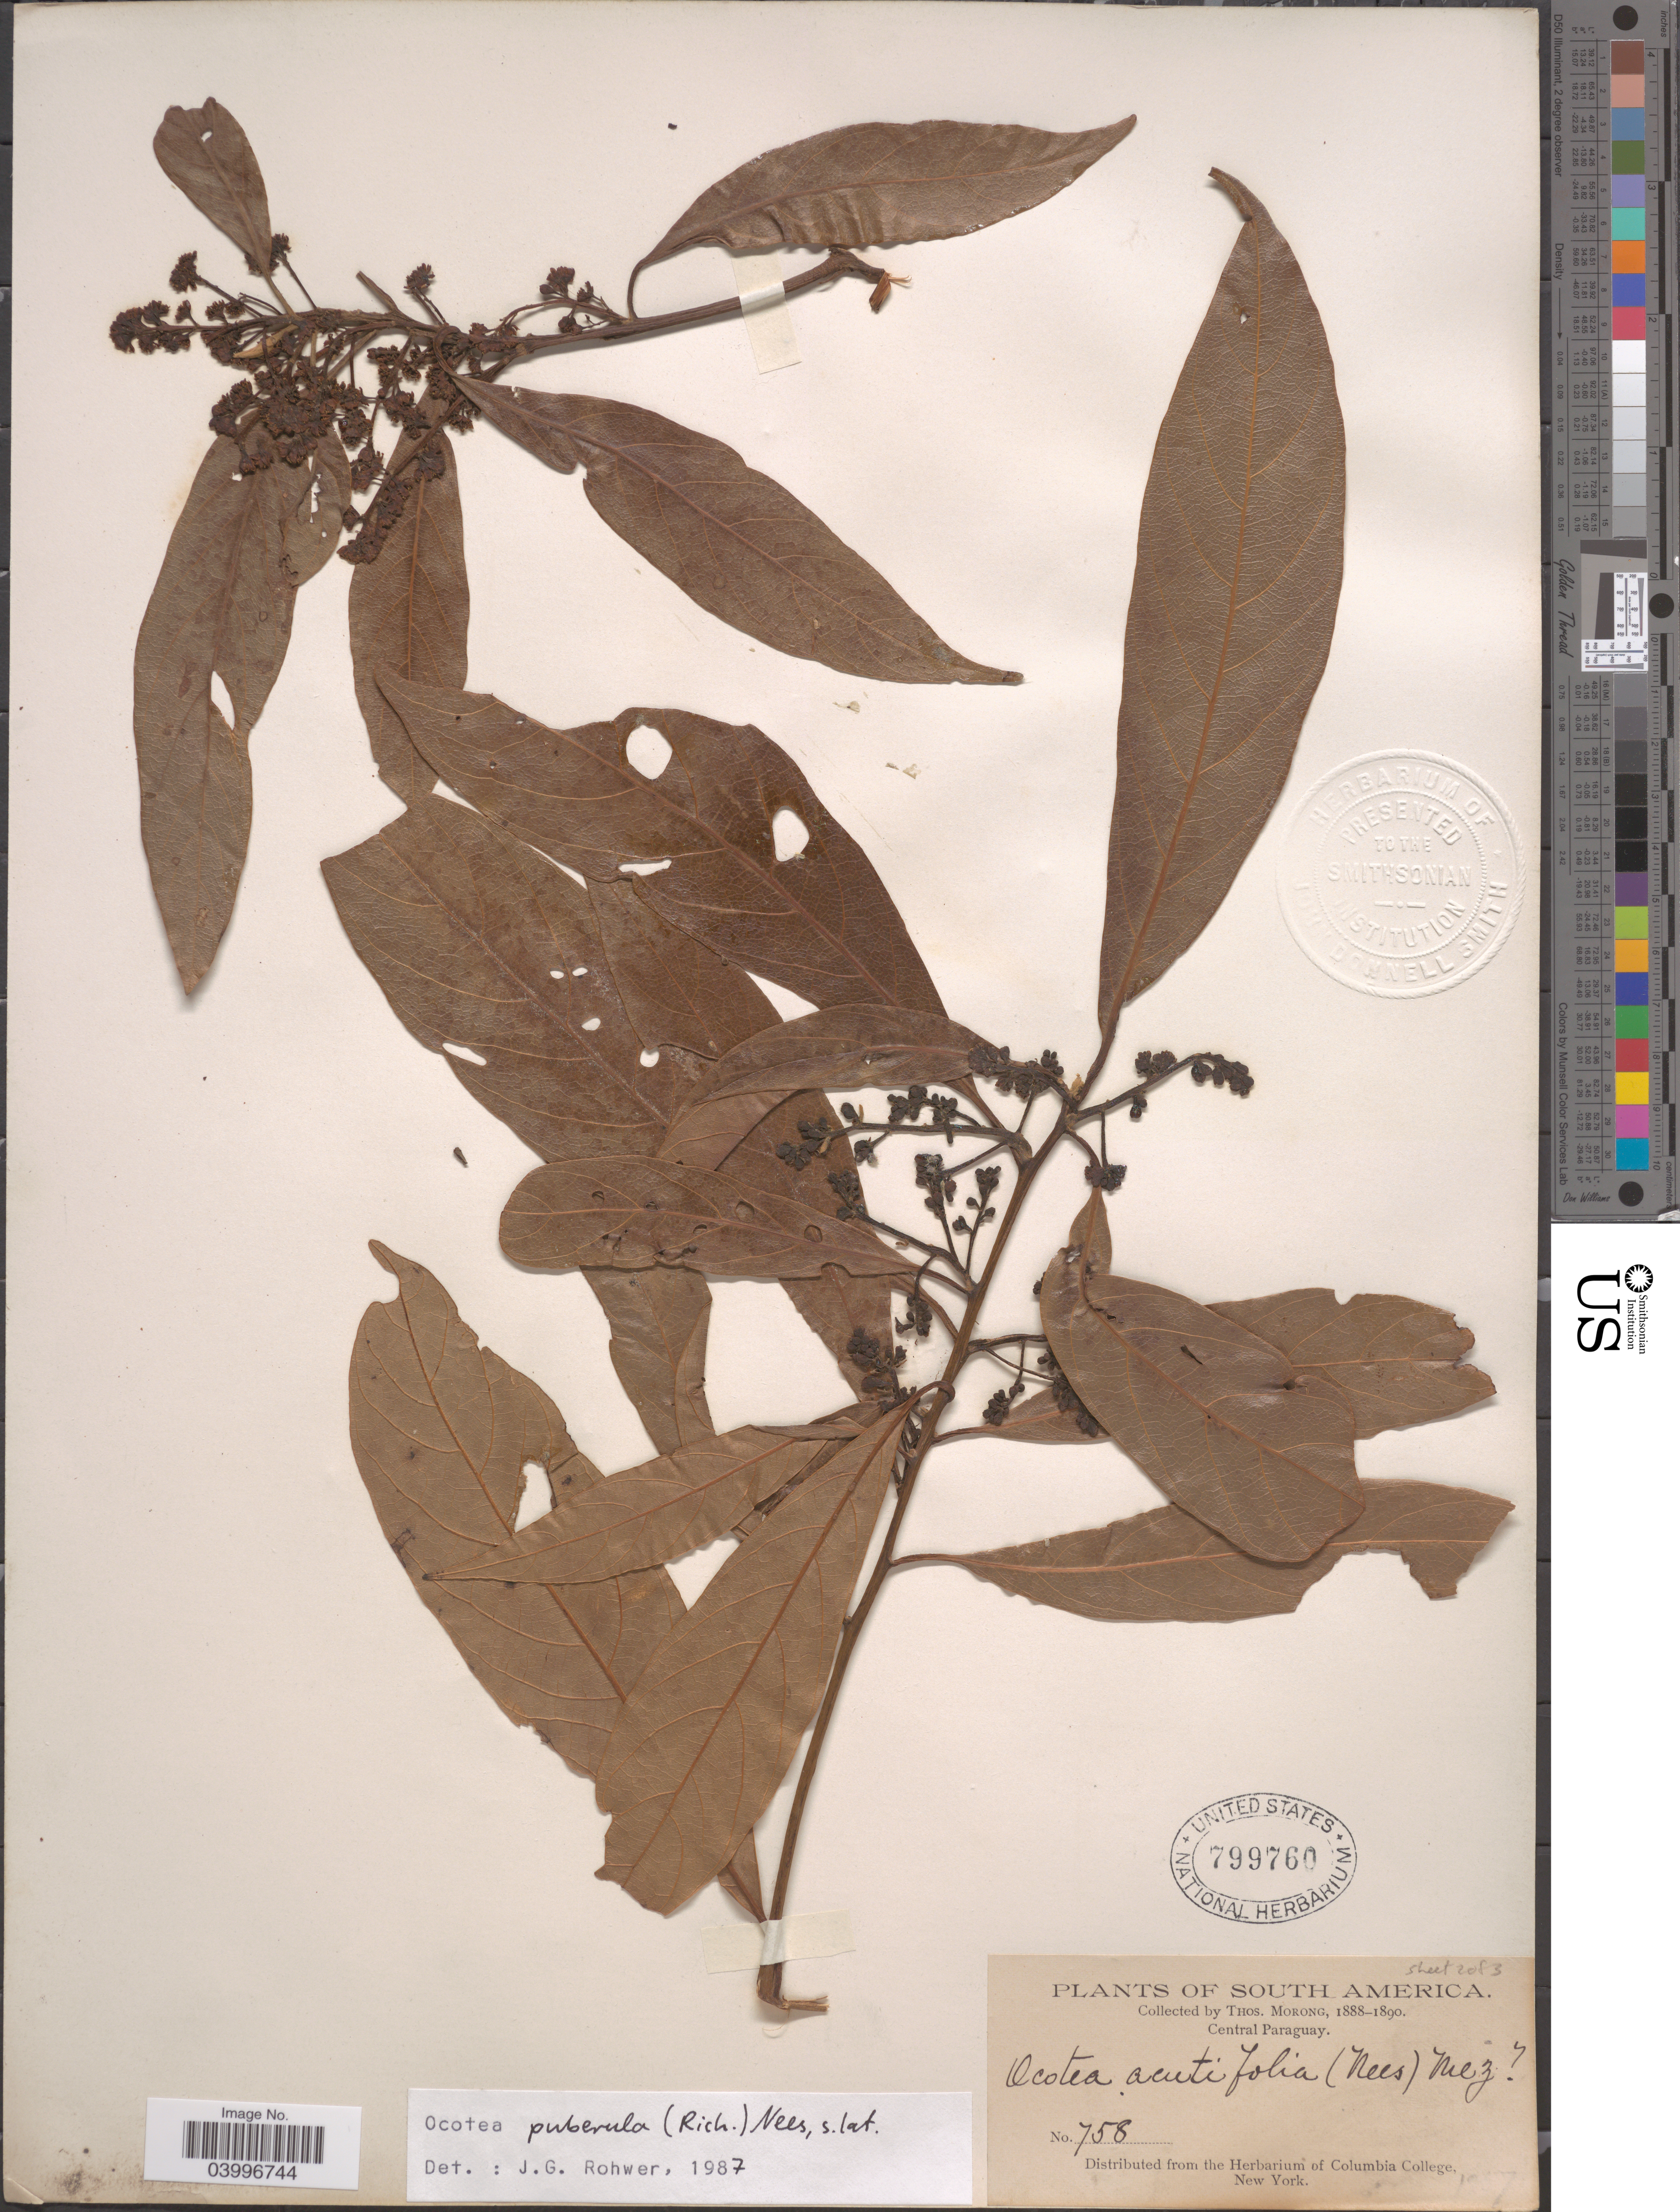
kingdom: Plantae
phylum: Tracheophyta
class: Magnoliopsida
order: Laurales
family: Lauraceae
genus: Ocotea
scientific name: Ocotea puberula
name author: (Rich.) Nees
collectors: ex herb. T. Morong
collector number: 758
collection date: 1888/1890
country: Paraguay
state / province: Central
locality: Central Paraguay.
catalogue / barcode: US 799760